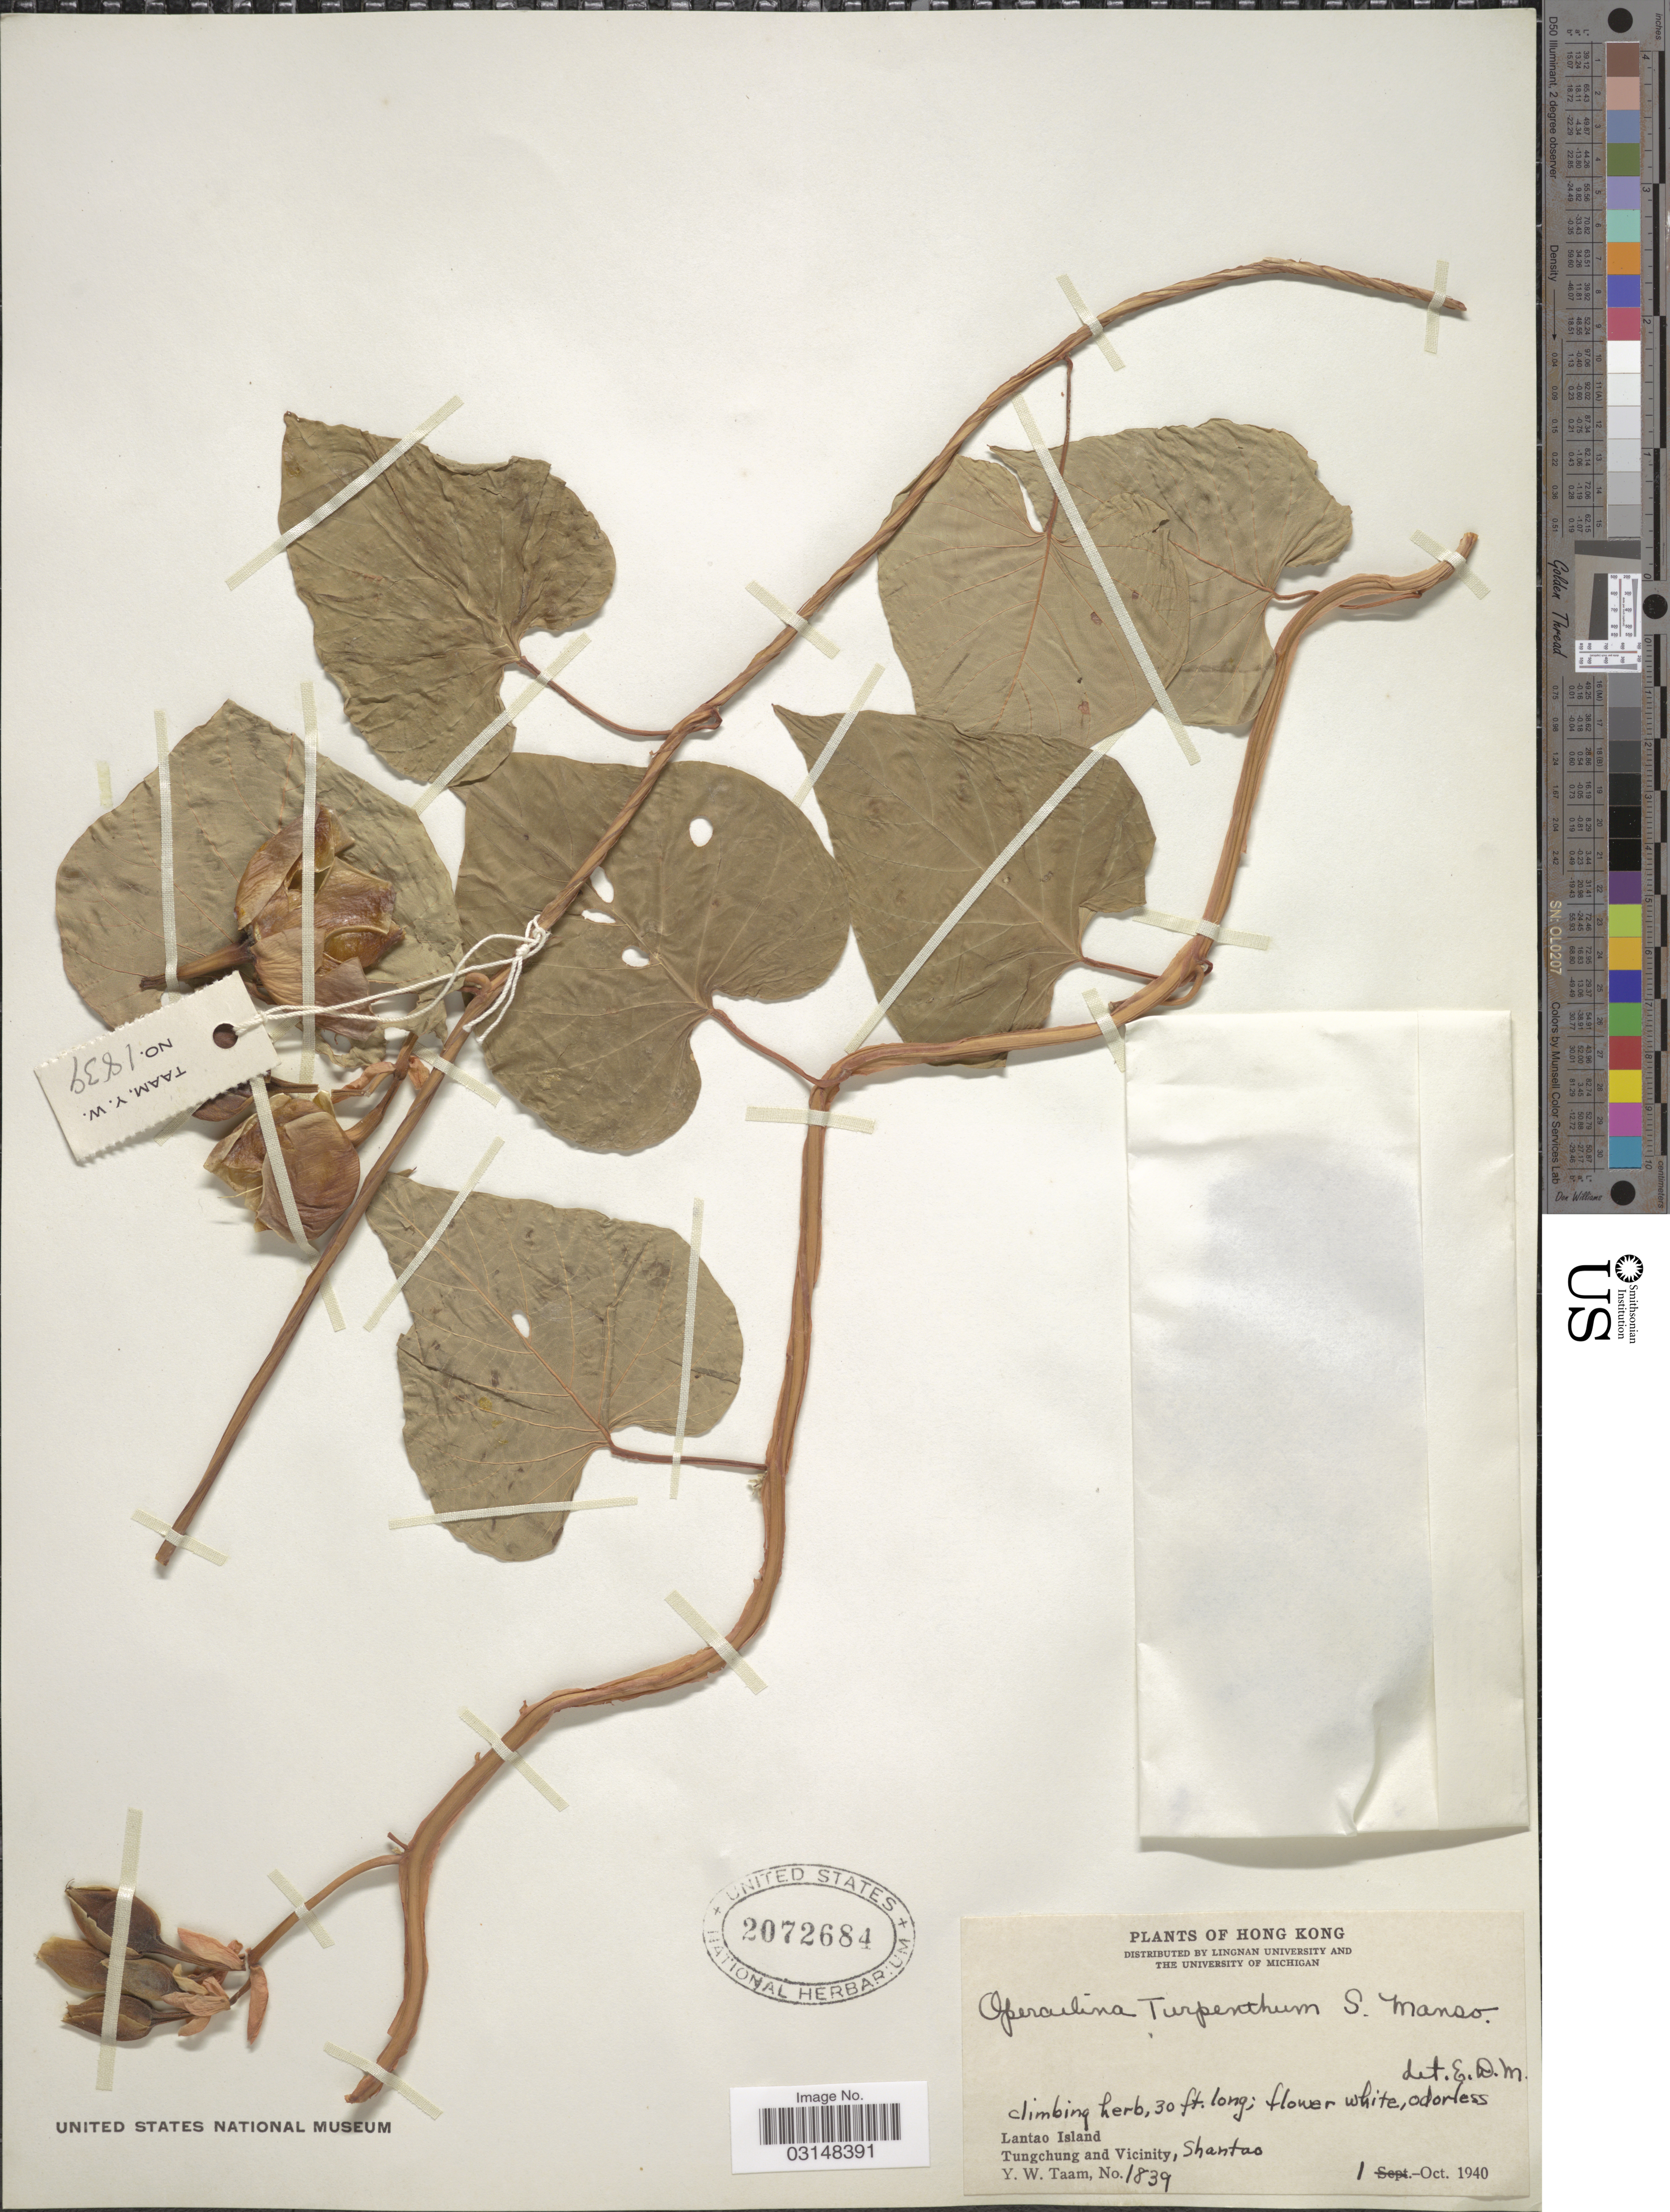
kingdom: Plantae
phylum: Tracheophyta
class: Magnoliopsida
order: Solanales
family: Convolvulaceae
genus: Operculina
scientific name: Operculina turpethum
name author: (L.) Silva Manso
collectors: Y. W. Taam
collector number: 1839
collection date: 1940-10-01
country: China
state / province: Hong Kong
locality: Lantao Island, Tungchung and Vicinity, Shantao.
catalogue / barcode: US 2072684